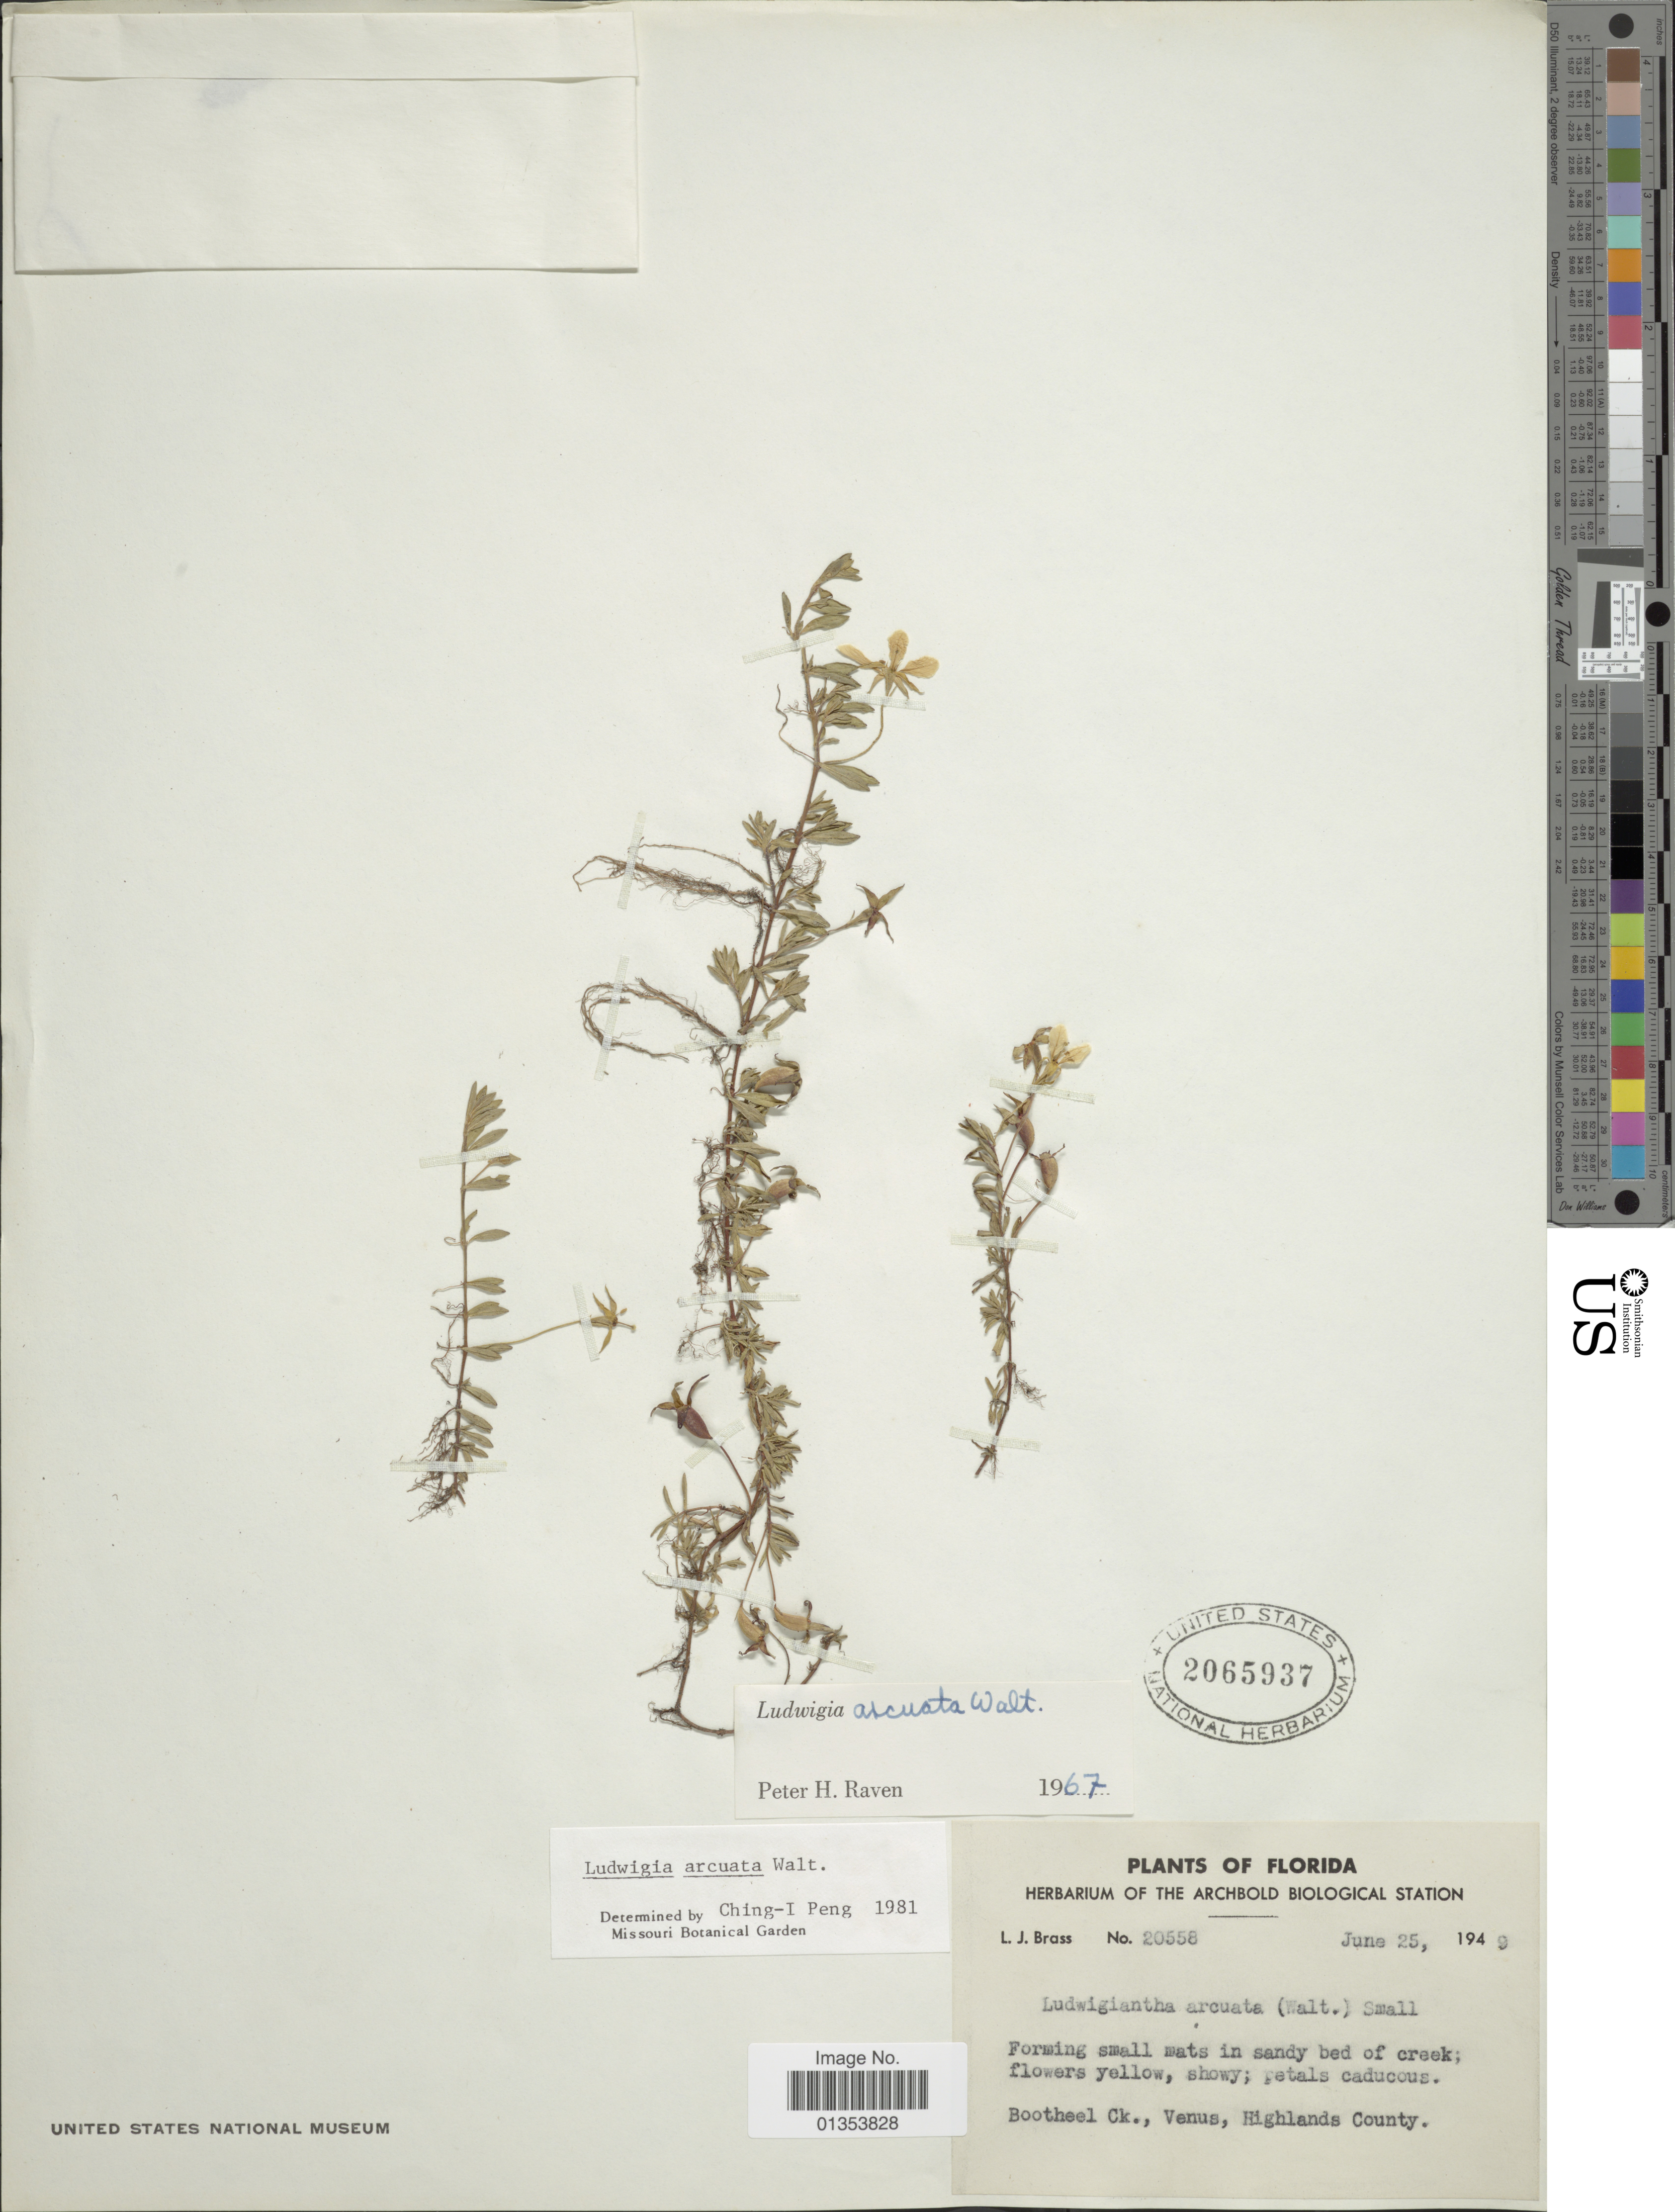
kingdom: Plantae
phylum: Tracheophyta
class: Magnoliopsida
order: Myrtales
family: Onagraceae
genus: Ludwigia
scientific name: Ludwigia arcuata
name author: Walter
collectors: L. J. Brass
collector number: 20558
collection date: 1949-06-25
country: United States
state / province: Florida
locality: Bootheel Ck., Venus, Highlands County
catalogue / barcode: US 2065937